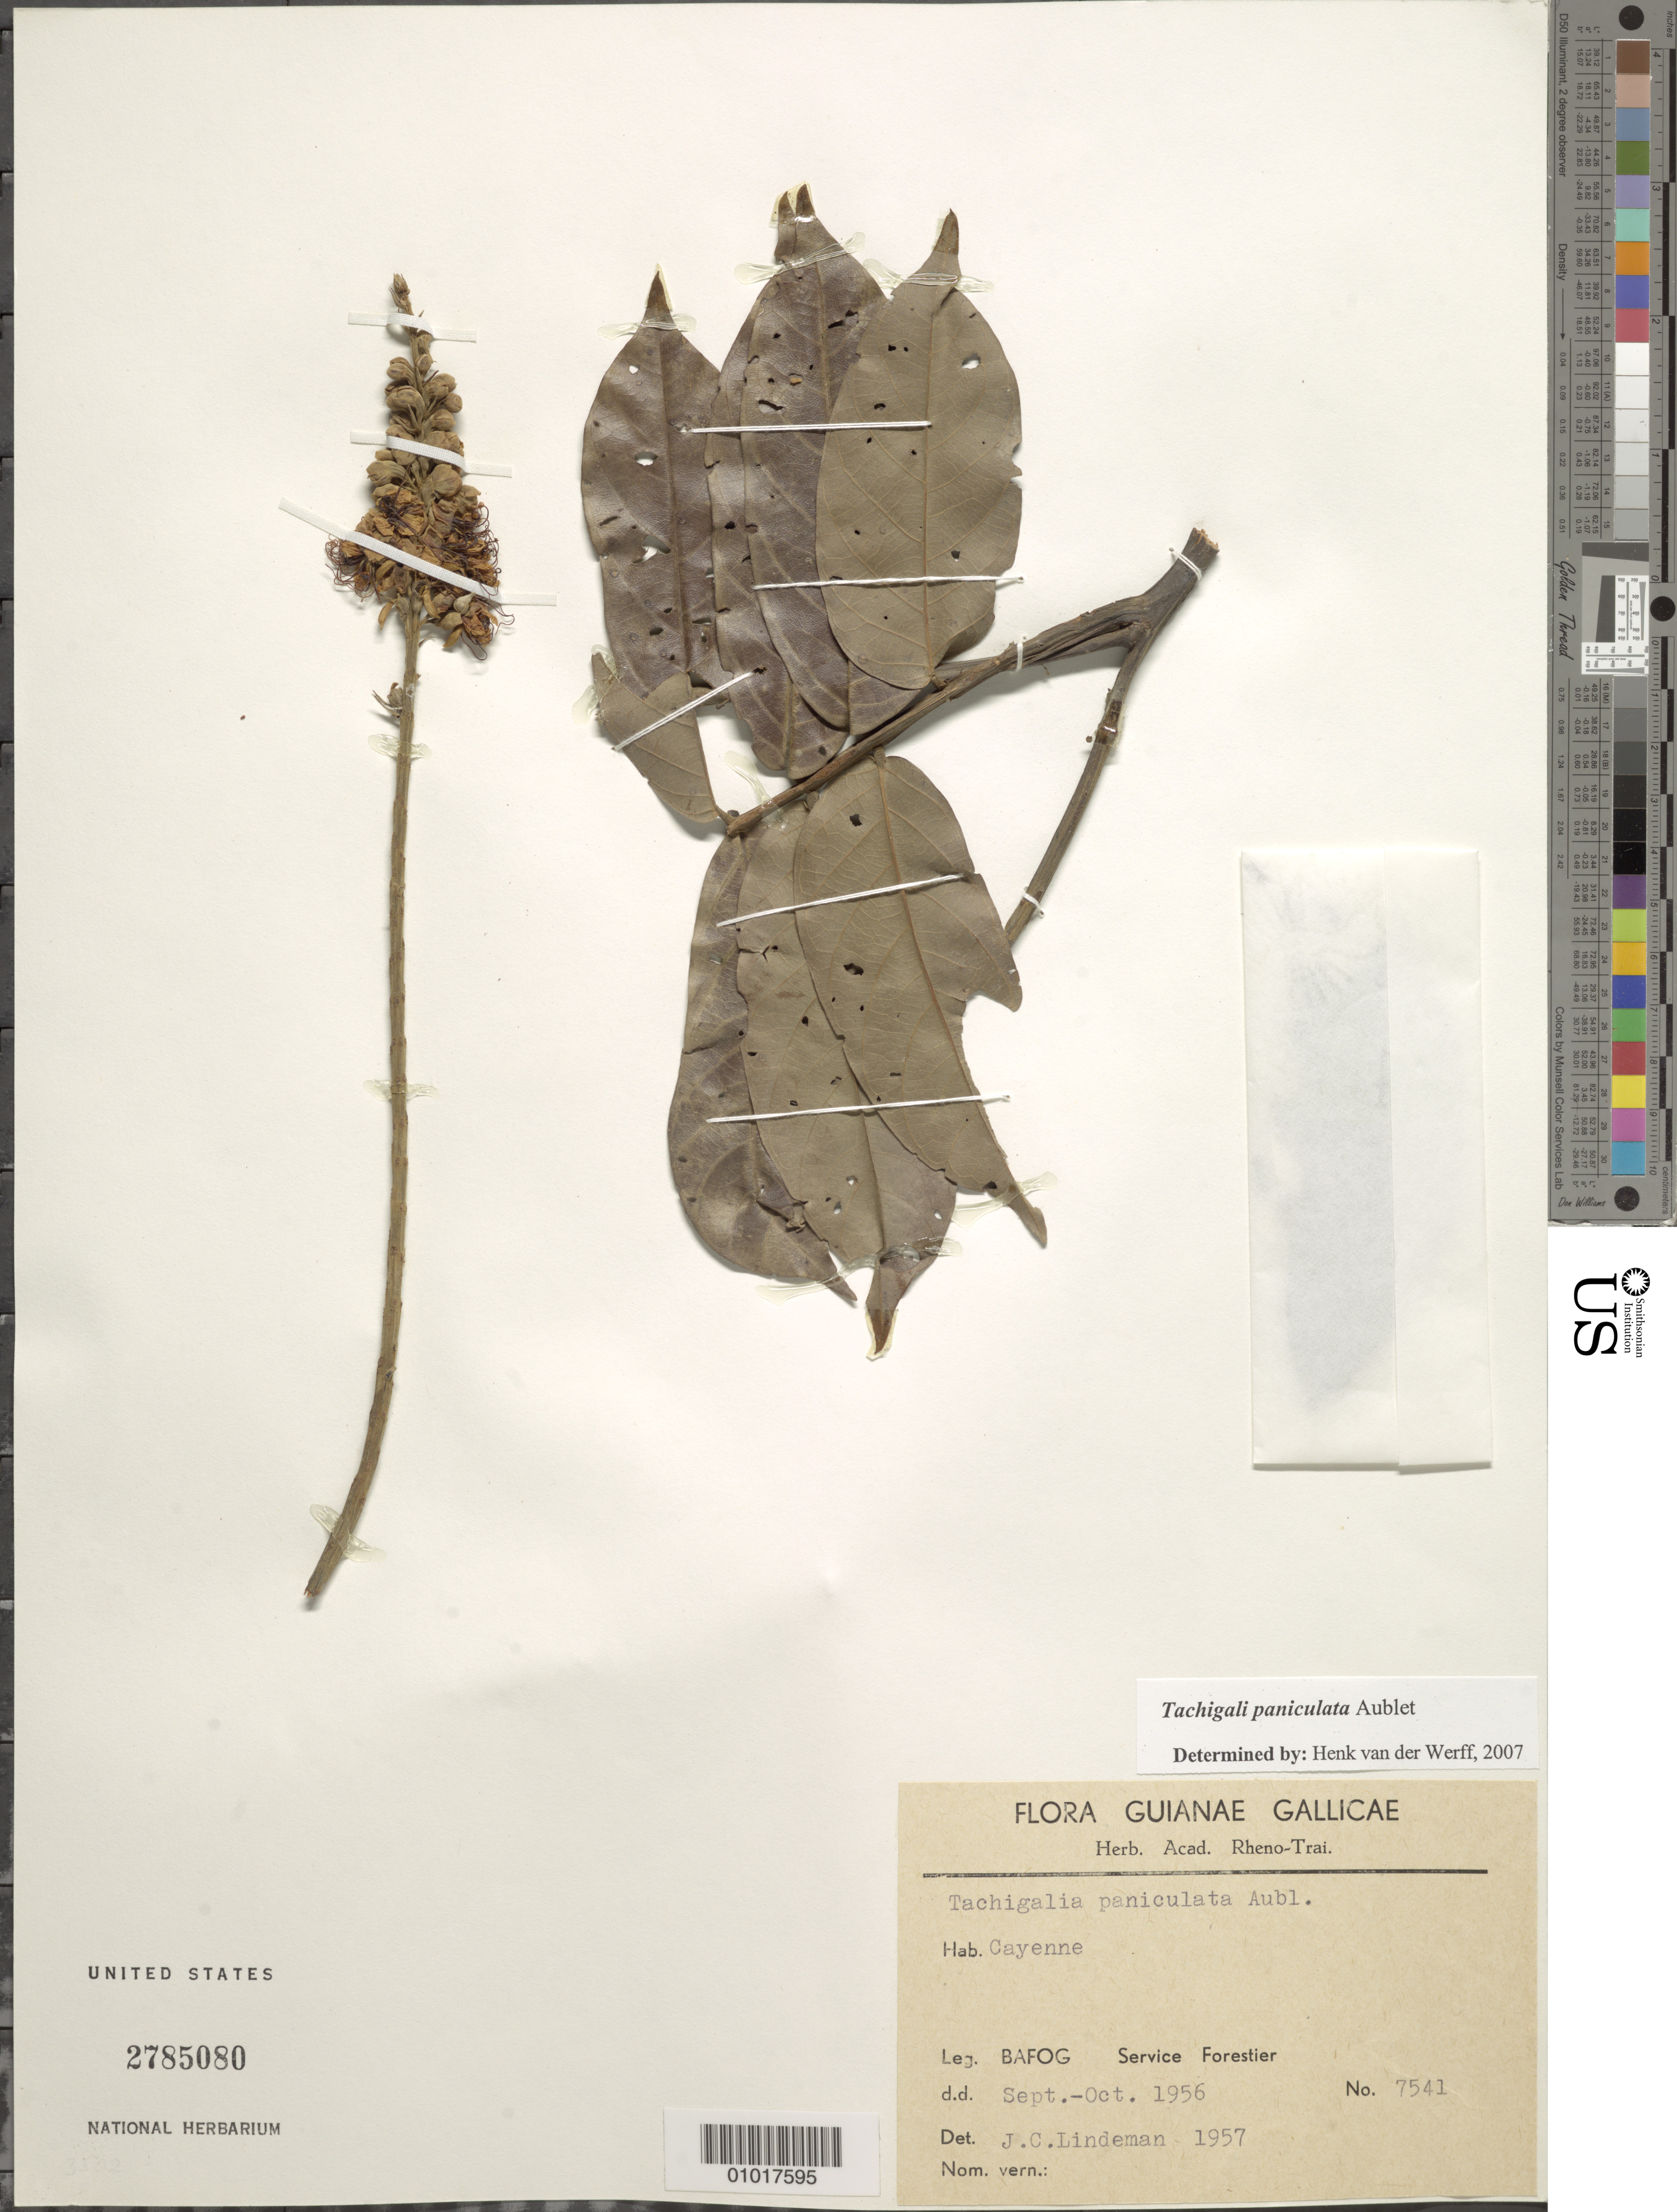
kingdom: Plantae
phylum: Tracheophyta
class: Magnoliopsida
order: Fabales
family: Fabaceae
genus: Tachigali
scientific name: Tachigali paniculata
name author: Aubl.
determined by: van der Werff, H., (MO), Missouri Botanical Garden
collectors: B.A.F.O.G., Service Forestier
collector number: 7541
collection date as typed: Sep-56 to Oct-56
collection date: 1956-09/1956-10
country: French Guiana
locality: Cayenne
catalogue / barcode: US 2785080